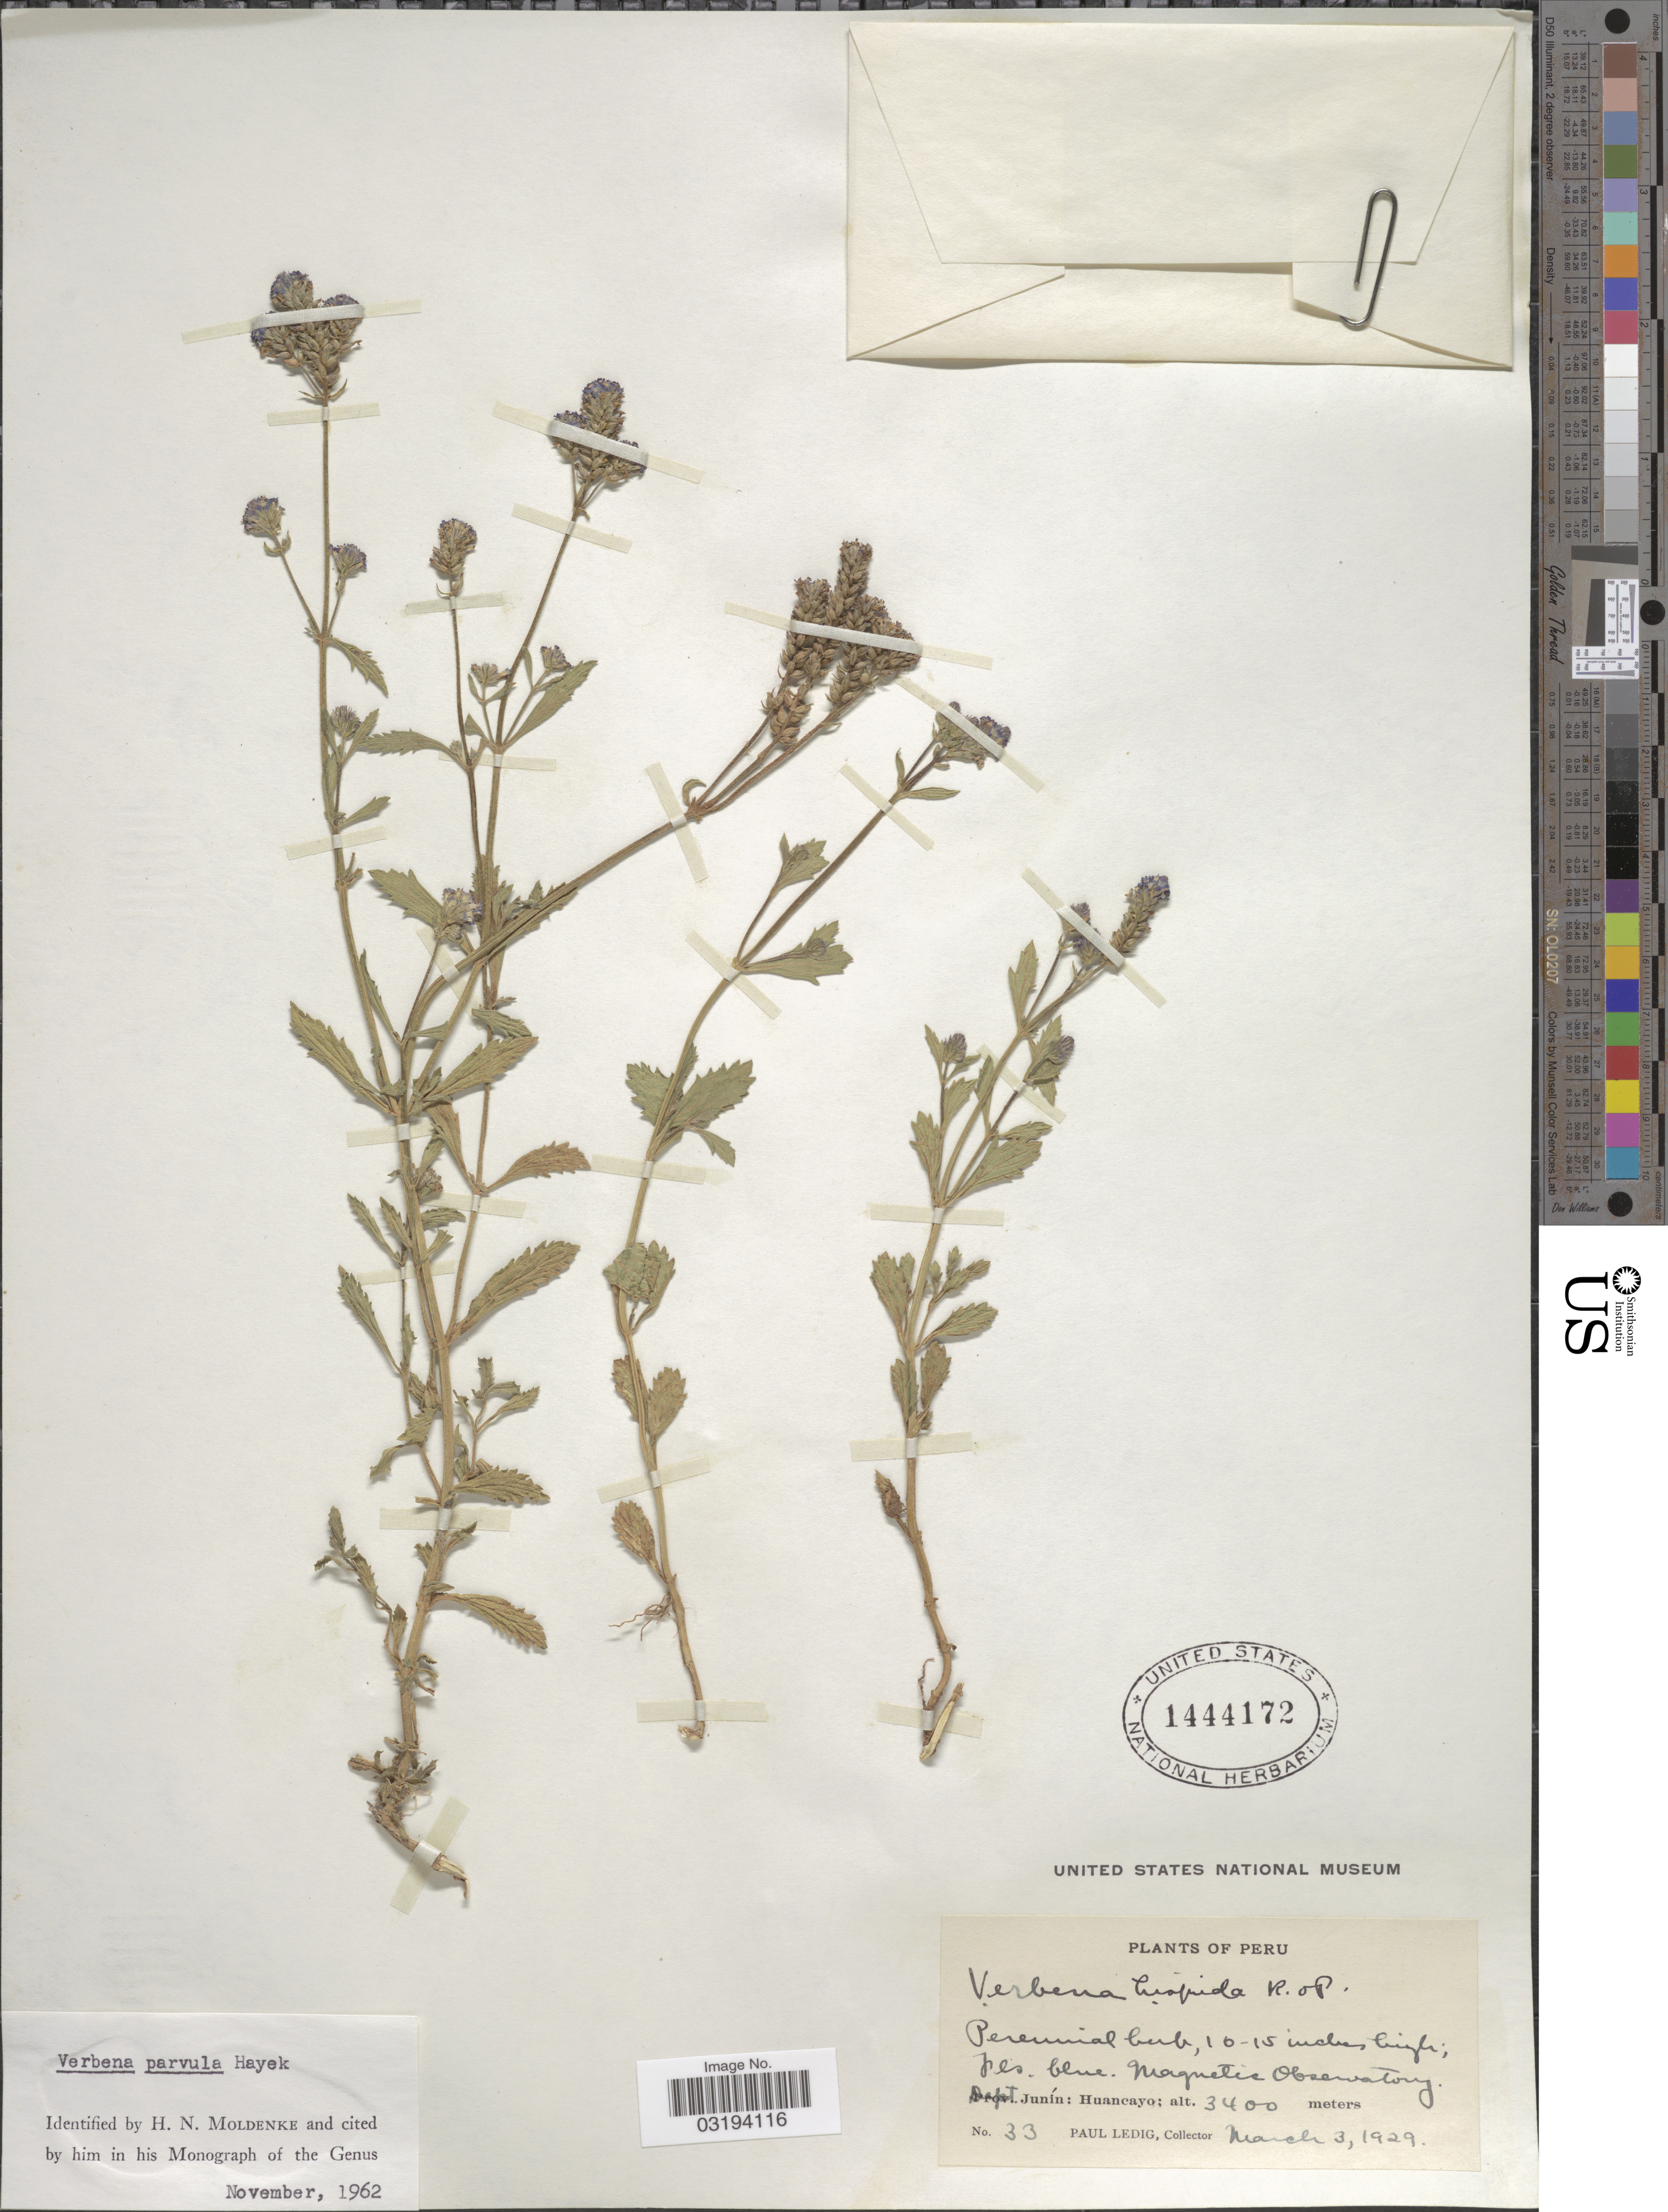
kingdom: Plantae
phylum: Tracheophyta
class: Magnoliopsida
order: Lamiales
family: Verbenaceae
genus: Verbena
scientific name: Verbena parvula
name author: Hayek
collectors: P. Ledig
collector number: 33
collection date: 1929-03-03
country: Peru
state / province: Junín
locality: Dept. Junín: Huancayo. Magnetic Observatory.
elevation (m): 3400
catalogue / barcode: US 1444172